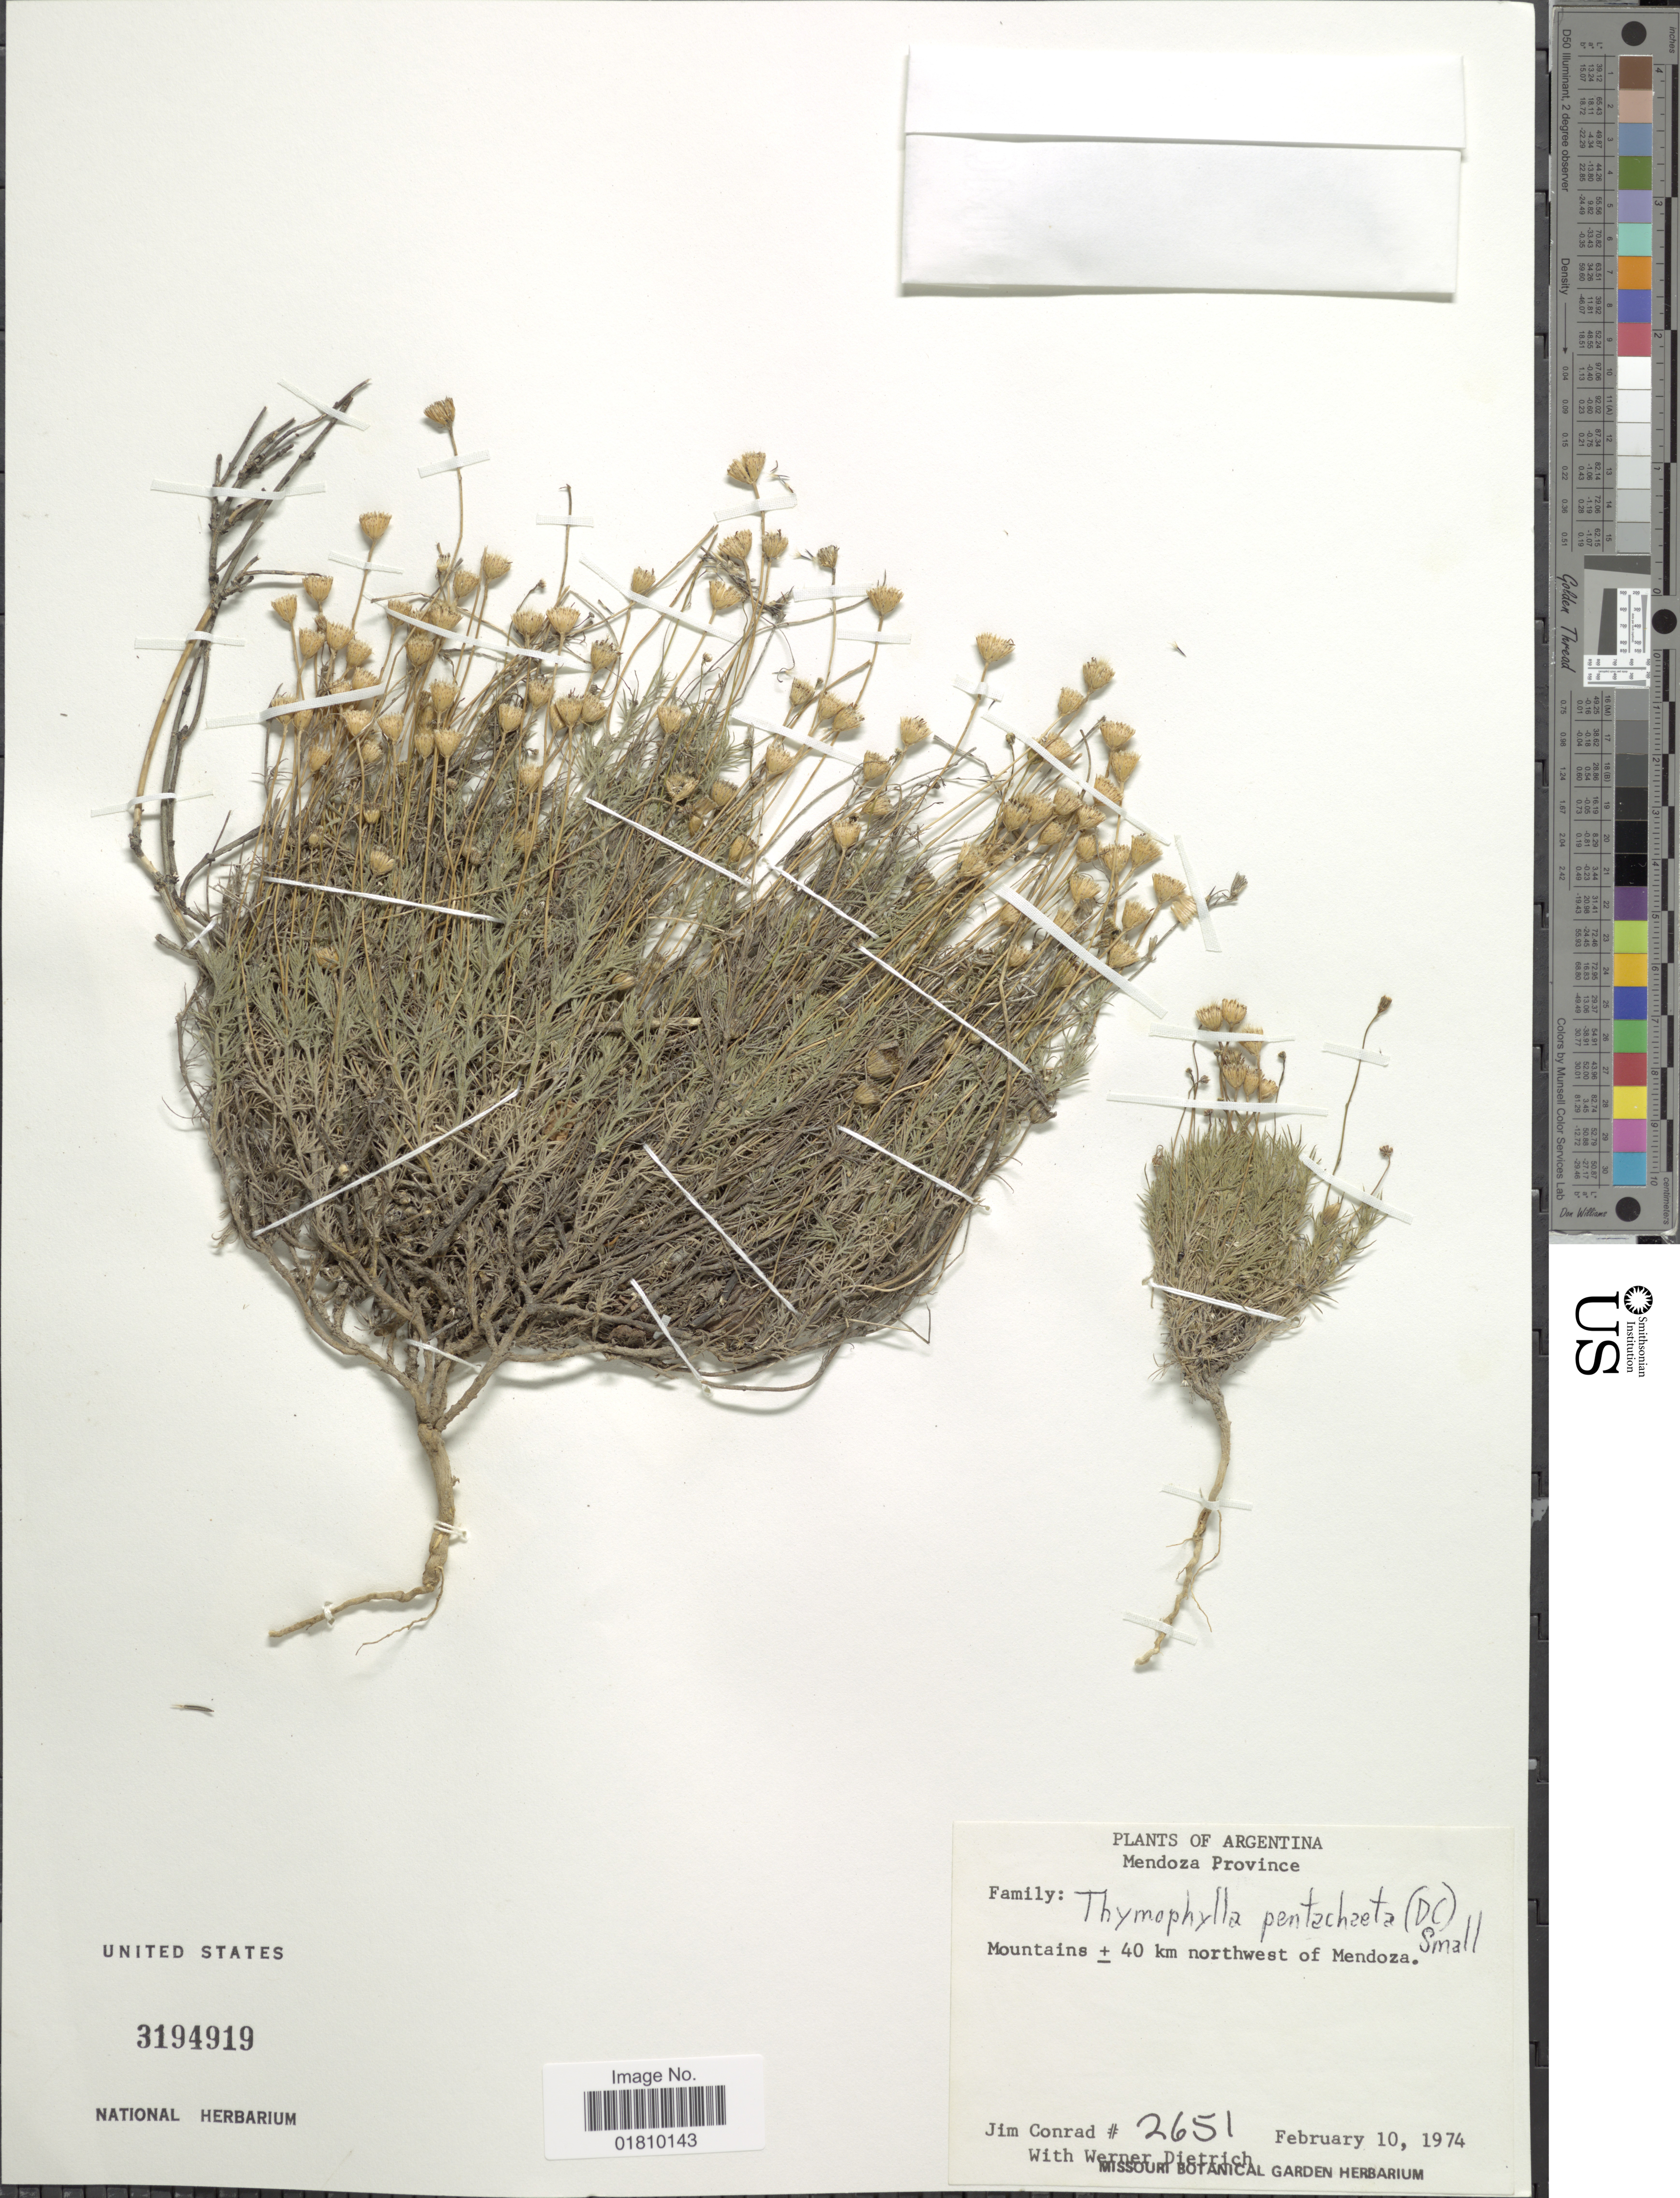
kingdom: Plantae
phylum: Tracheophyta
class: Magnoliopsida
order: Asterales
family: Asteraceae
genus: Thymophylla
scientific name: Thymophylla pentachaeta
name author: (DC.) Small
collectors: J. Conrad & W. Dietrich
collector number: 2651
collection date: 1974-02-10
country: Argentina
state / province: Mendoza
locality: Mountains ± 40 km northwest of Mendoza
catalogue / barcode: US 3194919